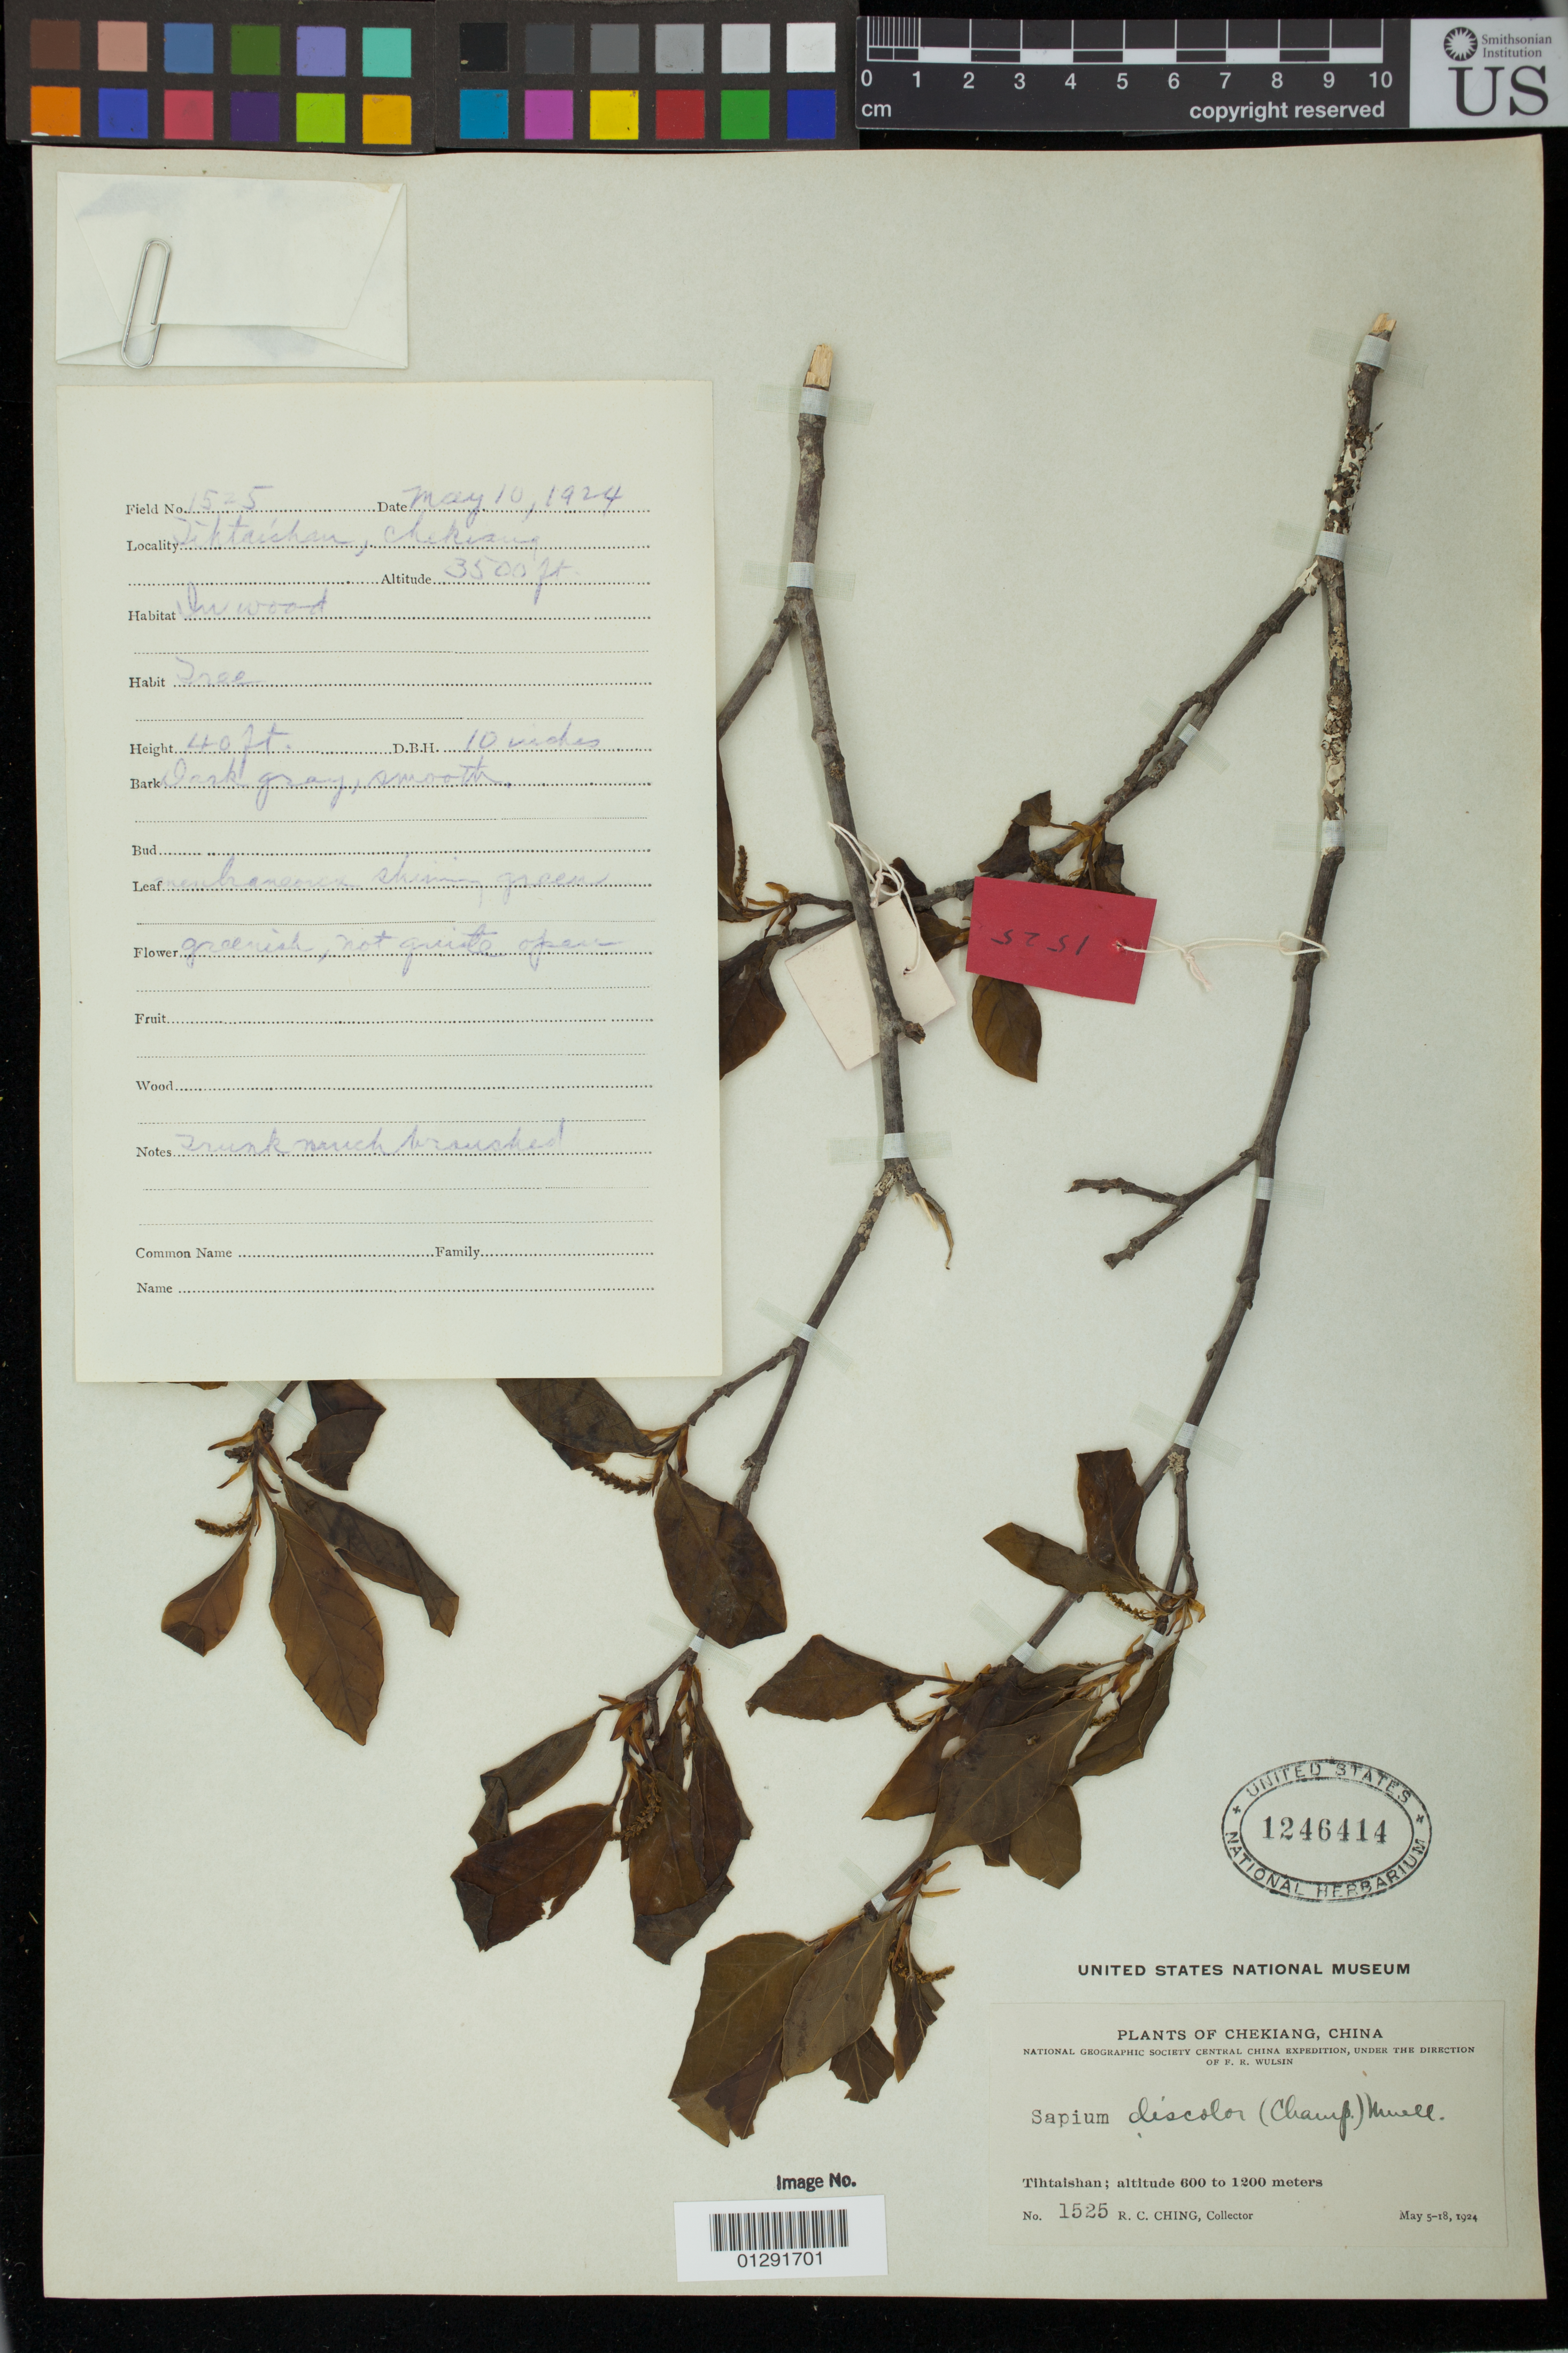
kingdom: Plantae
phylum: Tracheophyta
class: Magnoliopsida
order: Malpighiales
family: Euphorbiaceae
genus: Sapium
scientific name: Sapium discolor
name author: M. Arg.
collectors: R. C. Ching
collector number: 1525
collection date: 1924-05-10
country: China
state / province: Zhejiang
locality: Tihtaishan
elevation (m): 600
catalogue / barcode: US 1246414